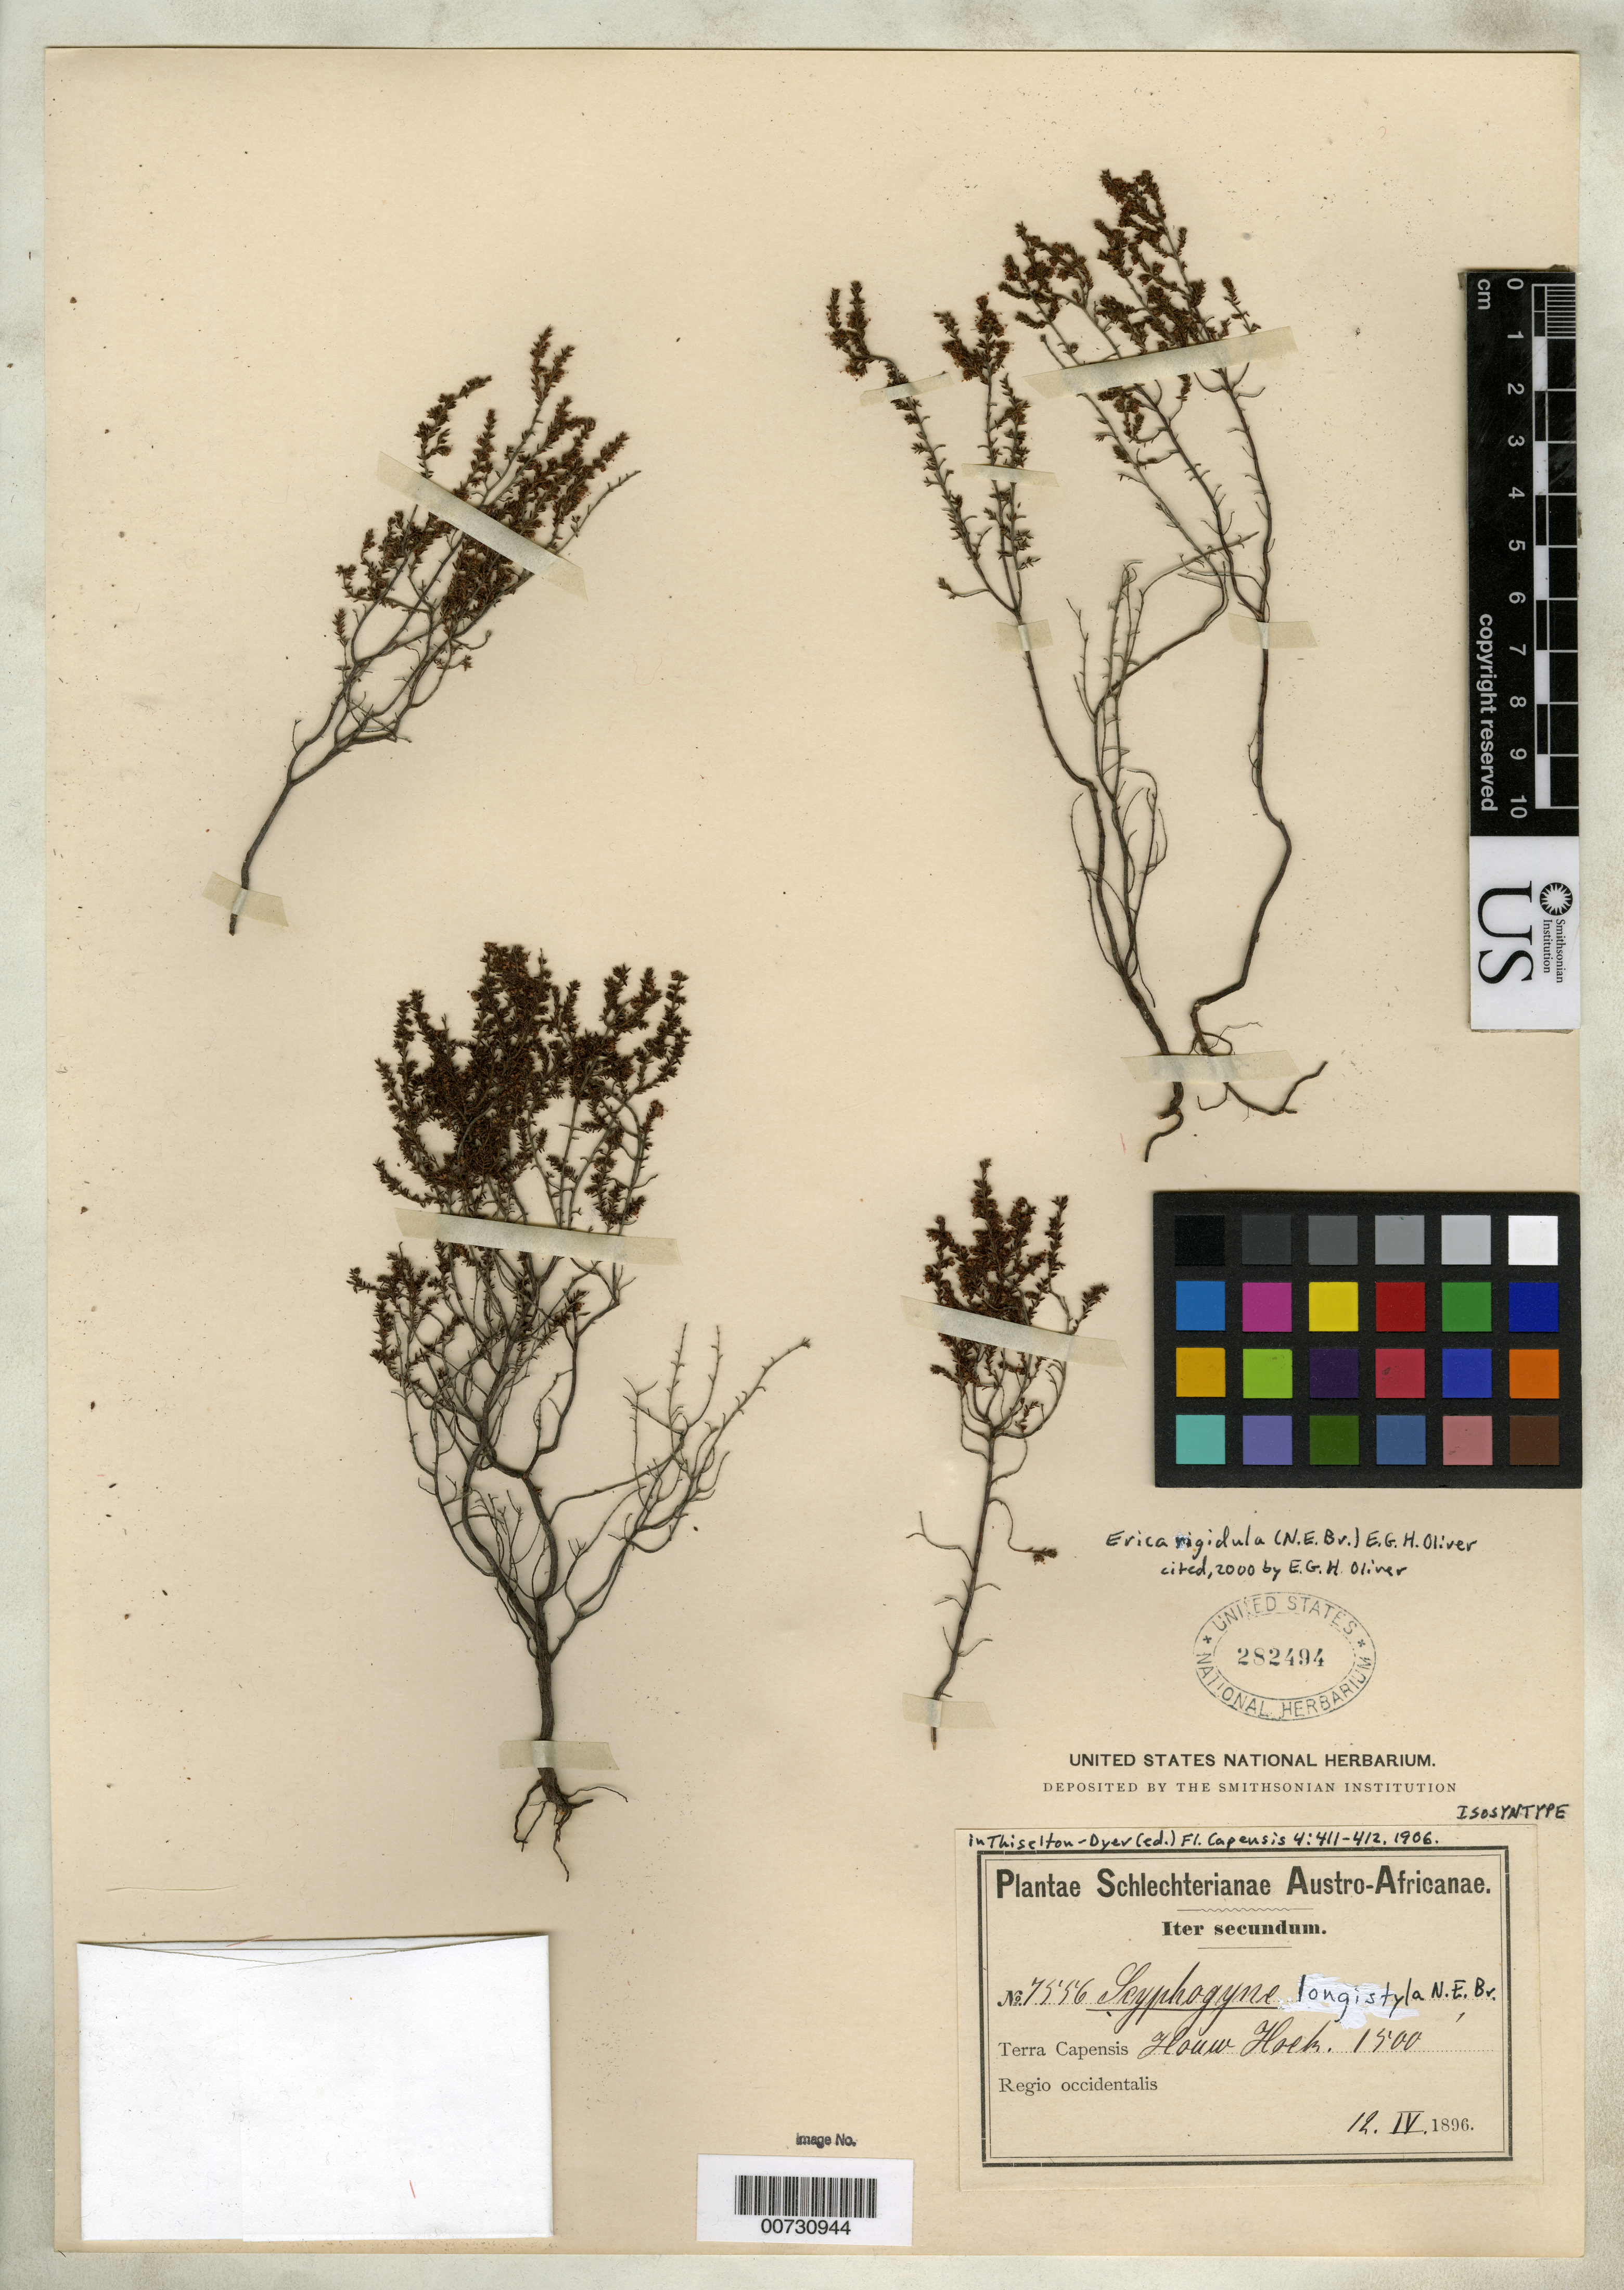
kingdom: Plantae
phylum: Tracheophyta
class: Magnoliopsida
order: Ericales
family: Ericaceae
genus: Scyphogyne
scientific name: Scyphogyne longistyla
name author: N.E. Br. in Dyer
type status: Isosyntype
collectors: F. R. R. Schlechter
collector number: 7556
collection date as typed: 12 Apr 1896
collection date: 1896-04-12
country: South Africa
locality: Terra Capensis, Houw Hoek, region occidentalis.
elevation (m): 457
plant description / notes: Collection (but not US sheet) cited 2000 by E.G.H. Oliver, Contr. Bolus Herb. 19: 437.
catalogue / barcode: US 282494